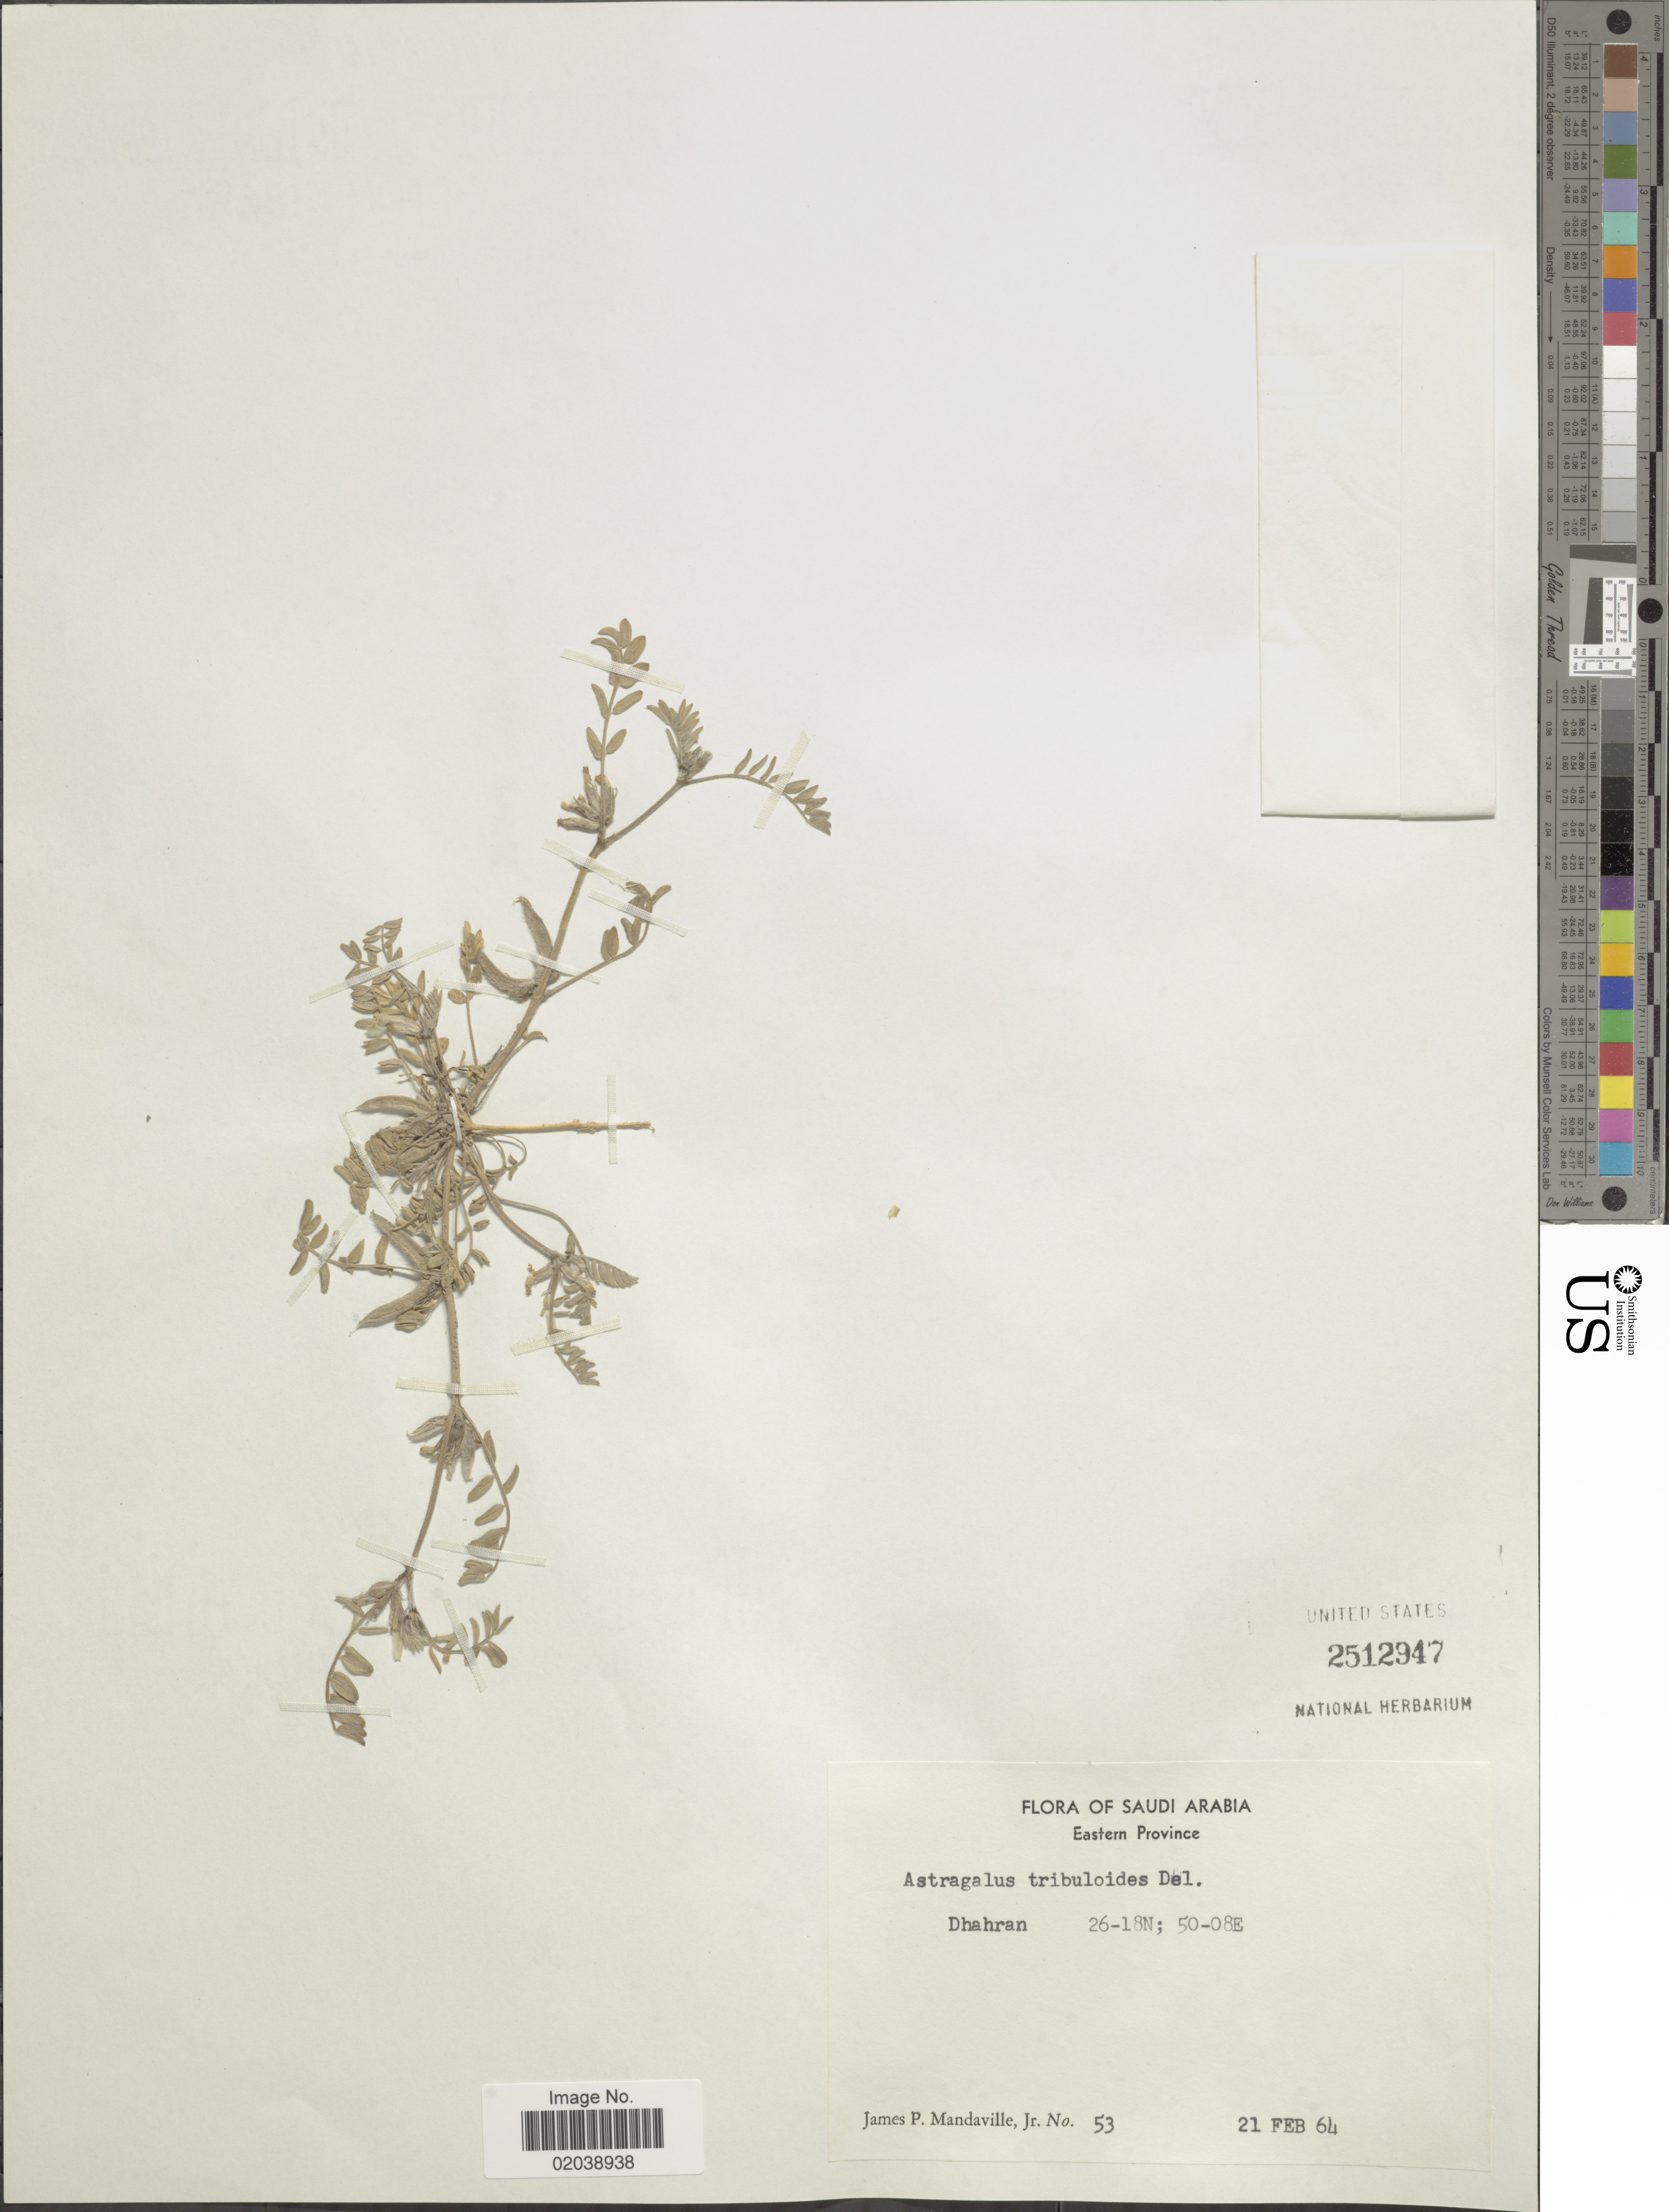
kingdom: Plantae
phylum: Tracheophyta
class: Magnoliopsida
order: Fabales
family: Fabaceae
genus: Astragalus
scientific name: Astragalus tribuloides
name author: Delile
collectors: J. Mandaville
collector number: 53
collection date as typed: Transcribed d/m/y: 21/2/64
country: Saudi Arabia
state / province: Ash Sharqiyah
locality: Saudi Arabia, Eastern Province, Dhahran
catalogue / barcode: US 2512947